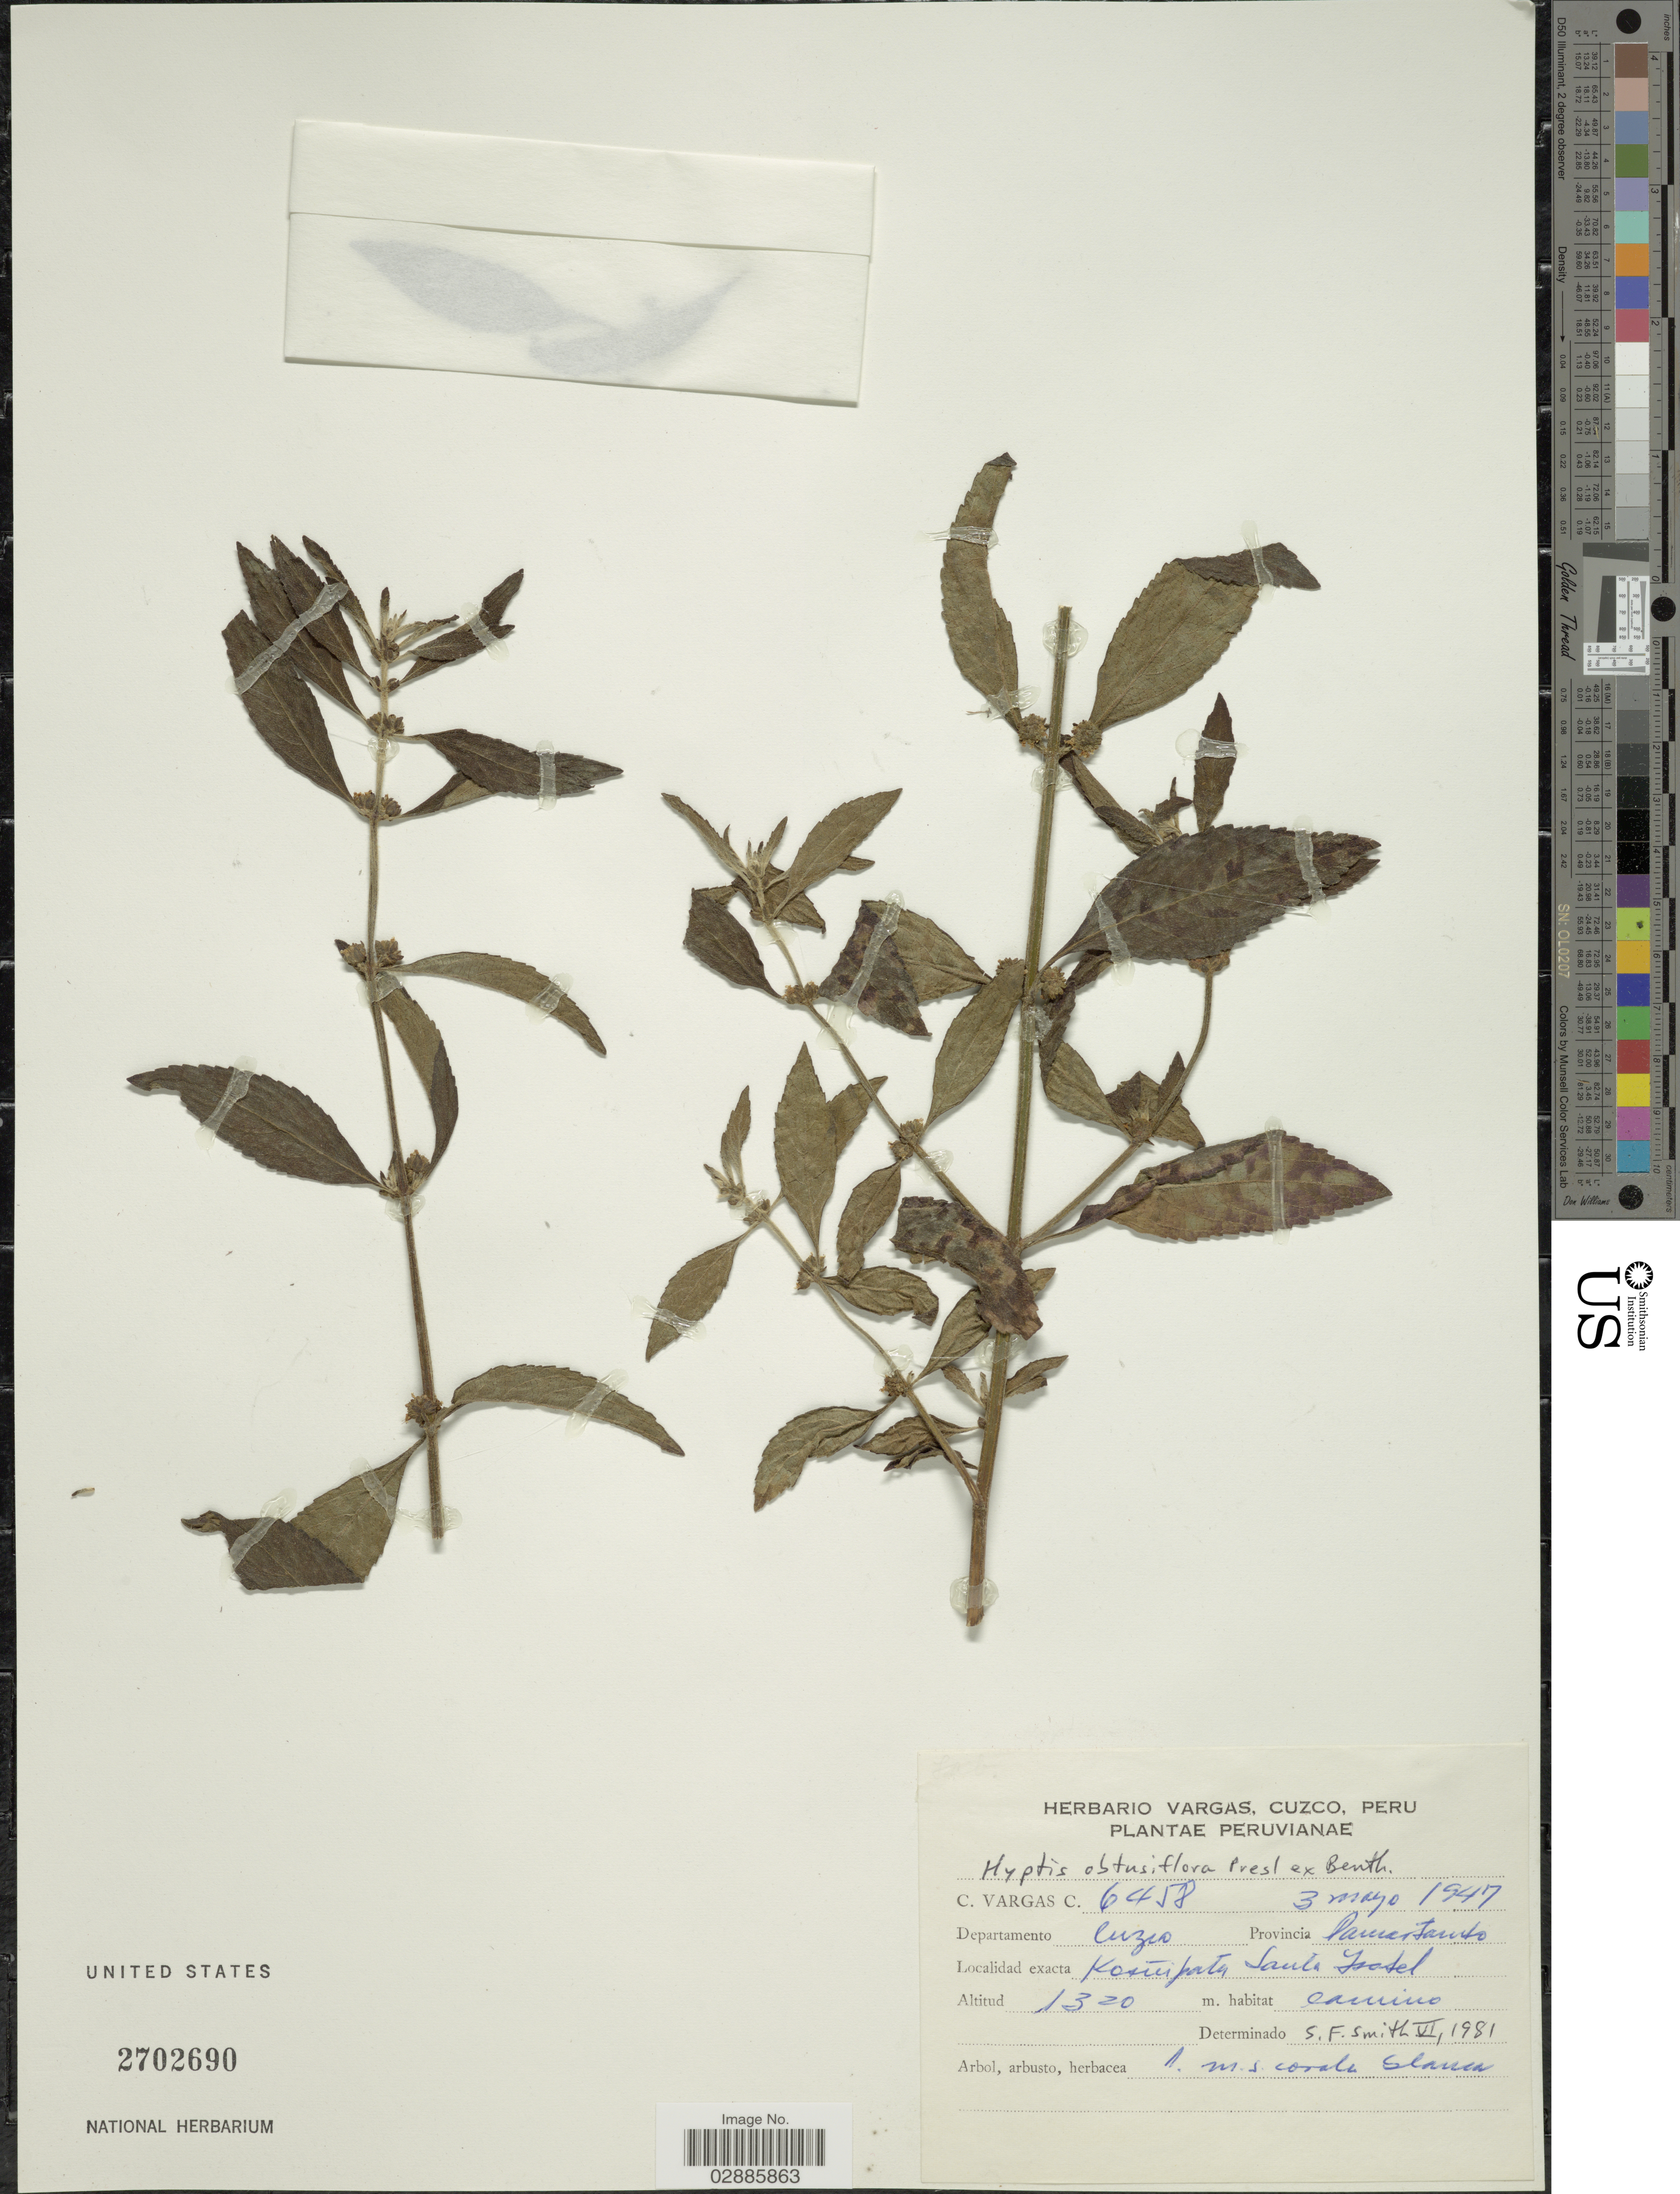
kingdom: Plantae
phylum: Tracheophyta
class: Magnoliopsida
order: Lamiales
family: Lamiaceae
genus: Hyptis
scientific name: Hyptis obtusiflora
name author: C. Presl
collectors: C. Vargas Calderón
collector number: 6458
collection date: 1947-05-03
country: Peru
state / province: Cusco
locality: Departamento Cuzco, Provincia Paucartambo. Kosnipata Santa Isabel.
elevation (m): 1320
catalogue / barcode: US 2702690